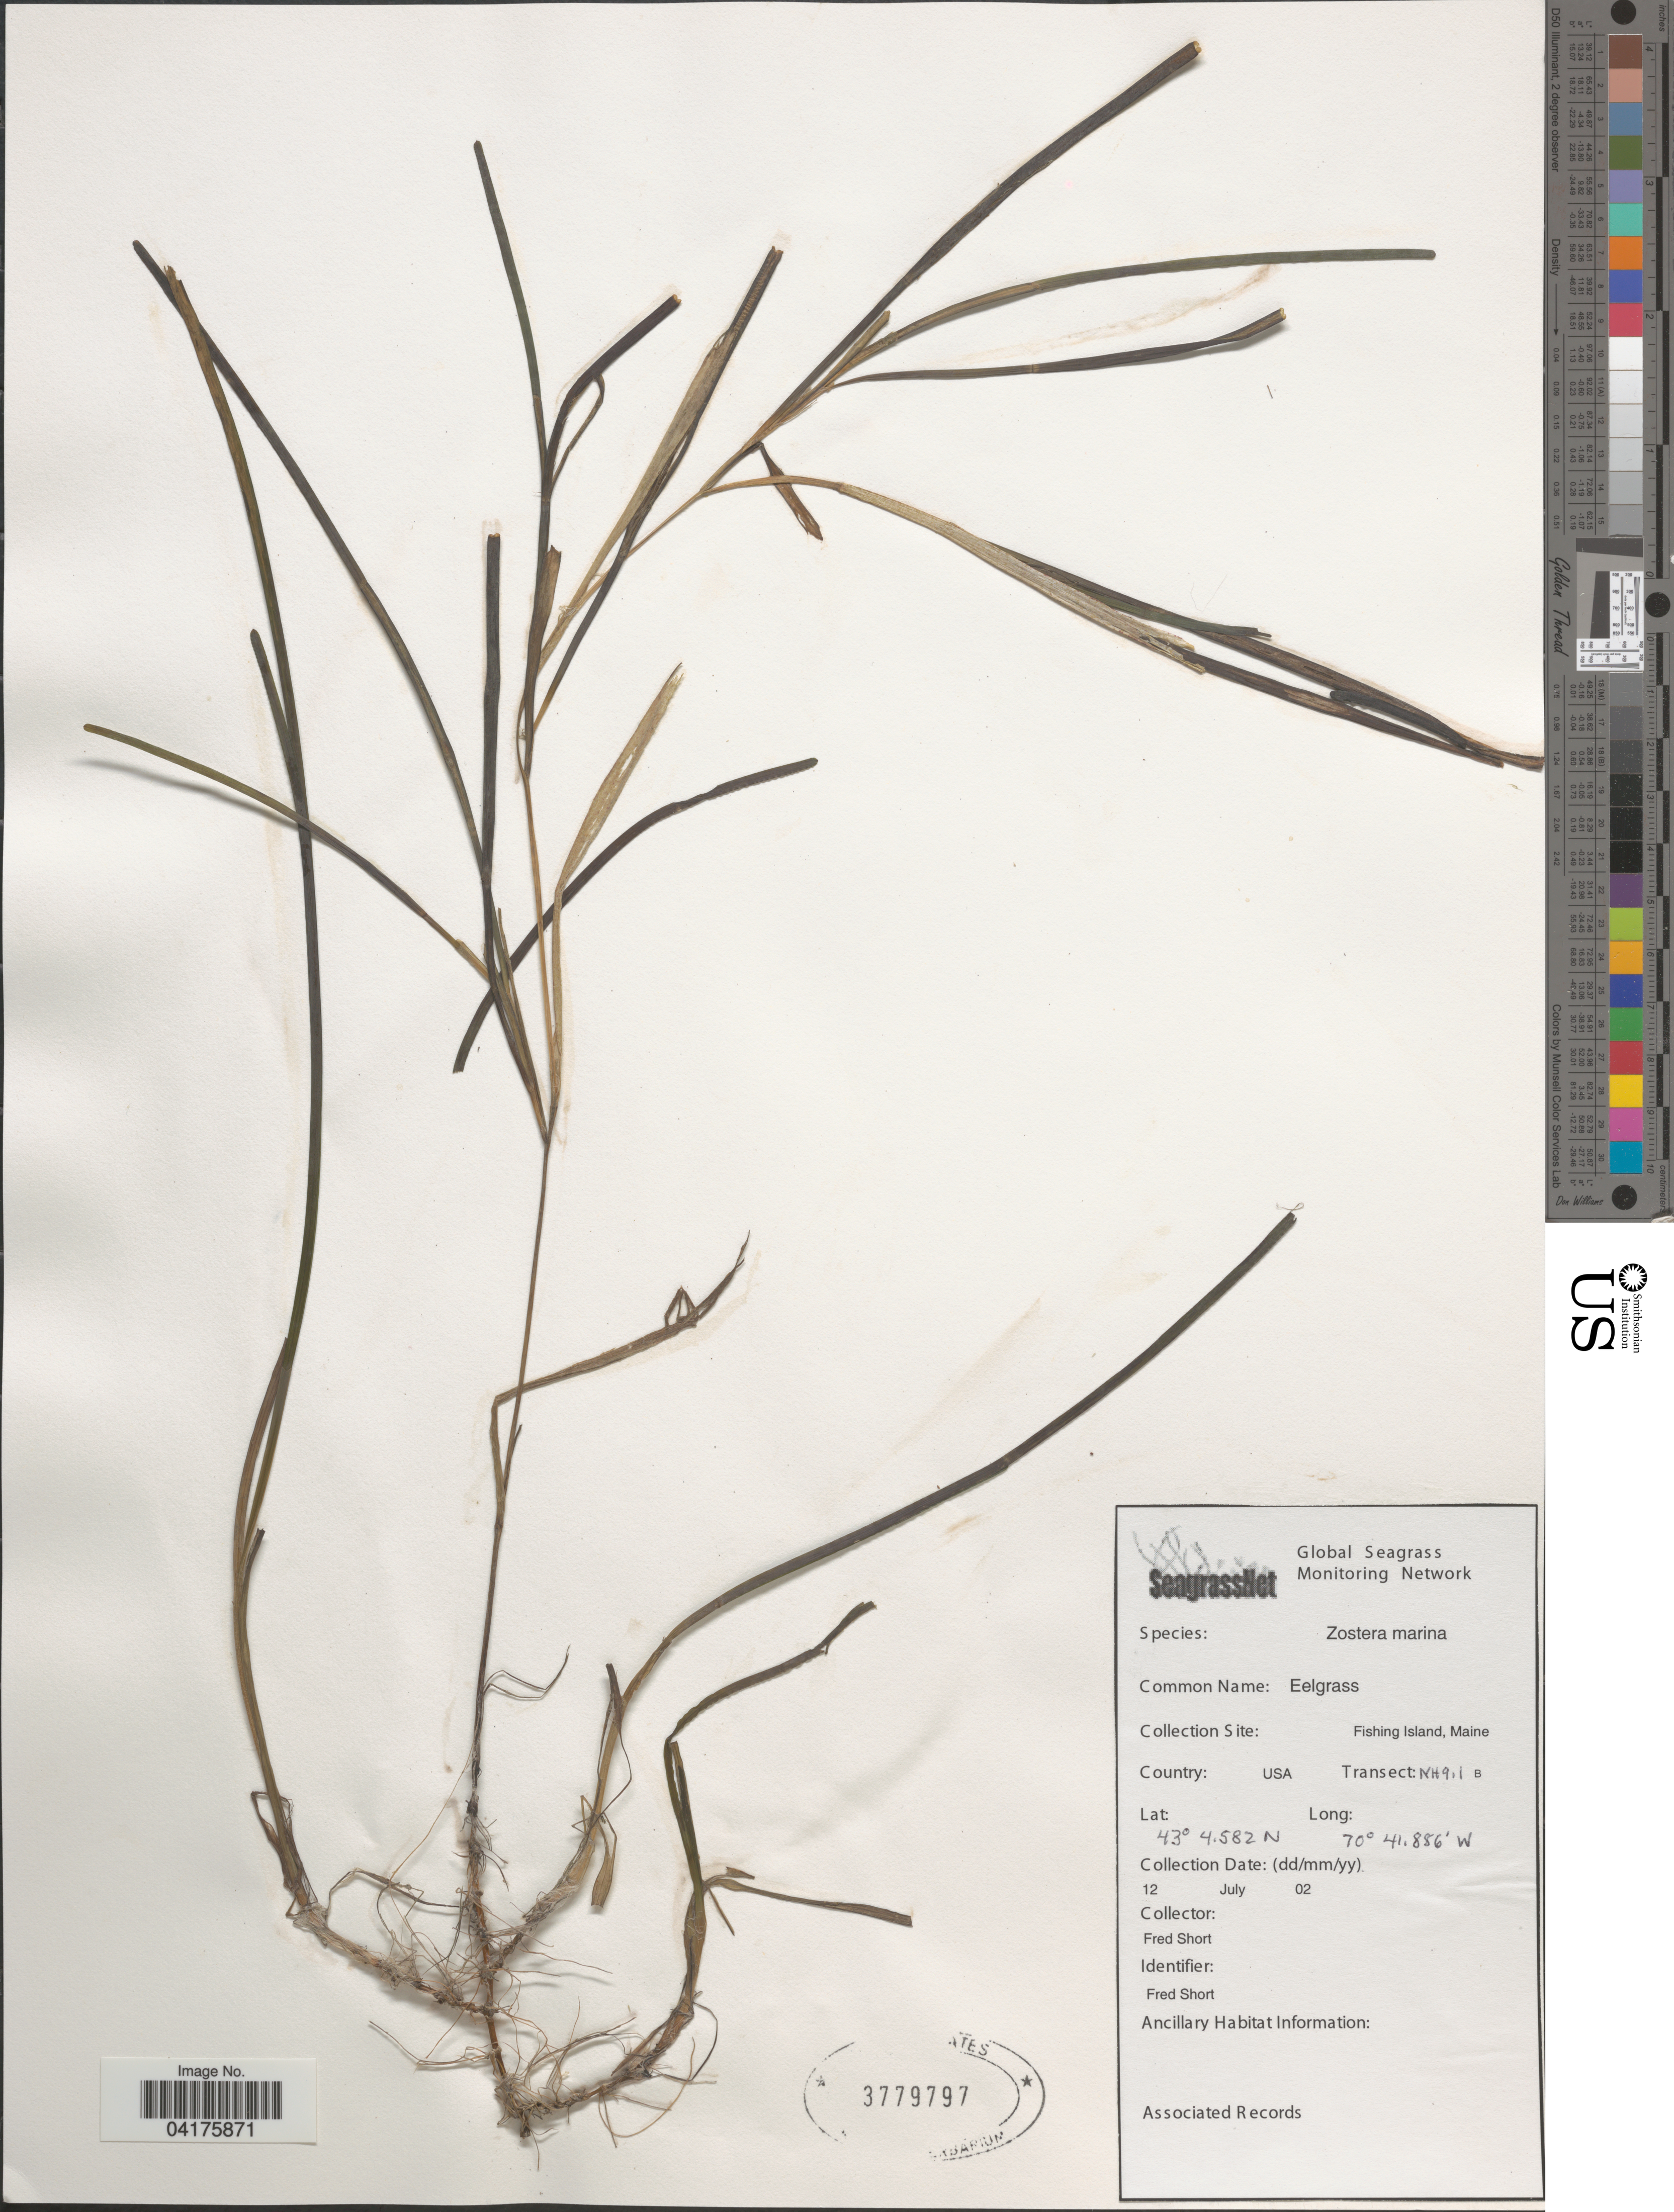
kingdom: Plantae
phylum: Tracheophyta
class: Liliopsida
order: Alismatales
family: Zosteraceae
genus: Zostera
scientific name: Zostera marina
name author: L.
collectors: F. Short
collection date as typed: Transcribed d/m/y: 12/7/2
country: United States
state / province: Maine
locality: Fishing Island.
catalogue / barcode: US 3779797